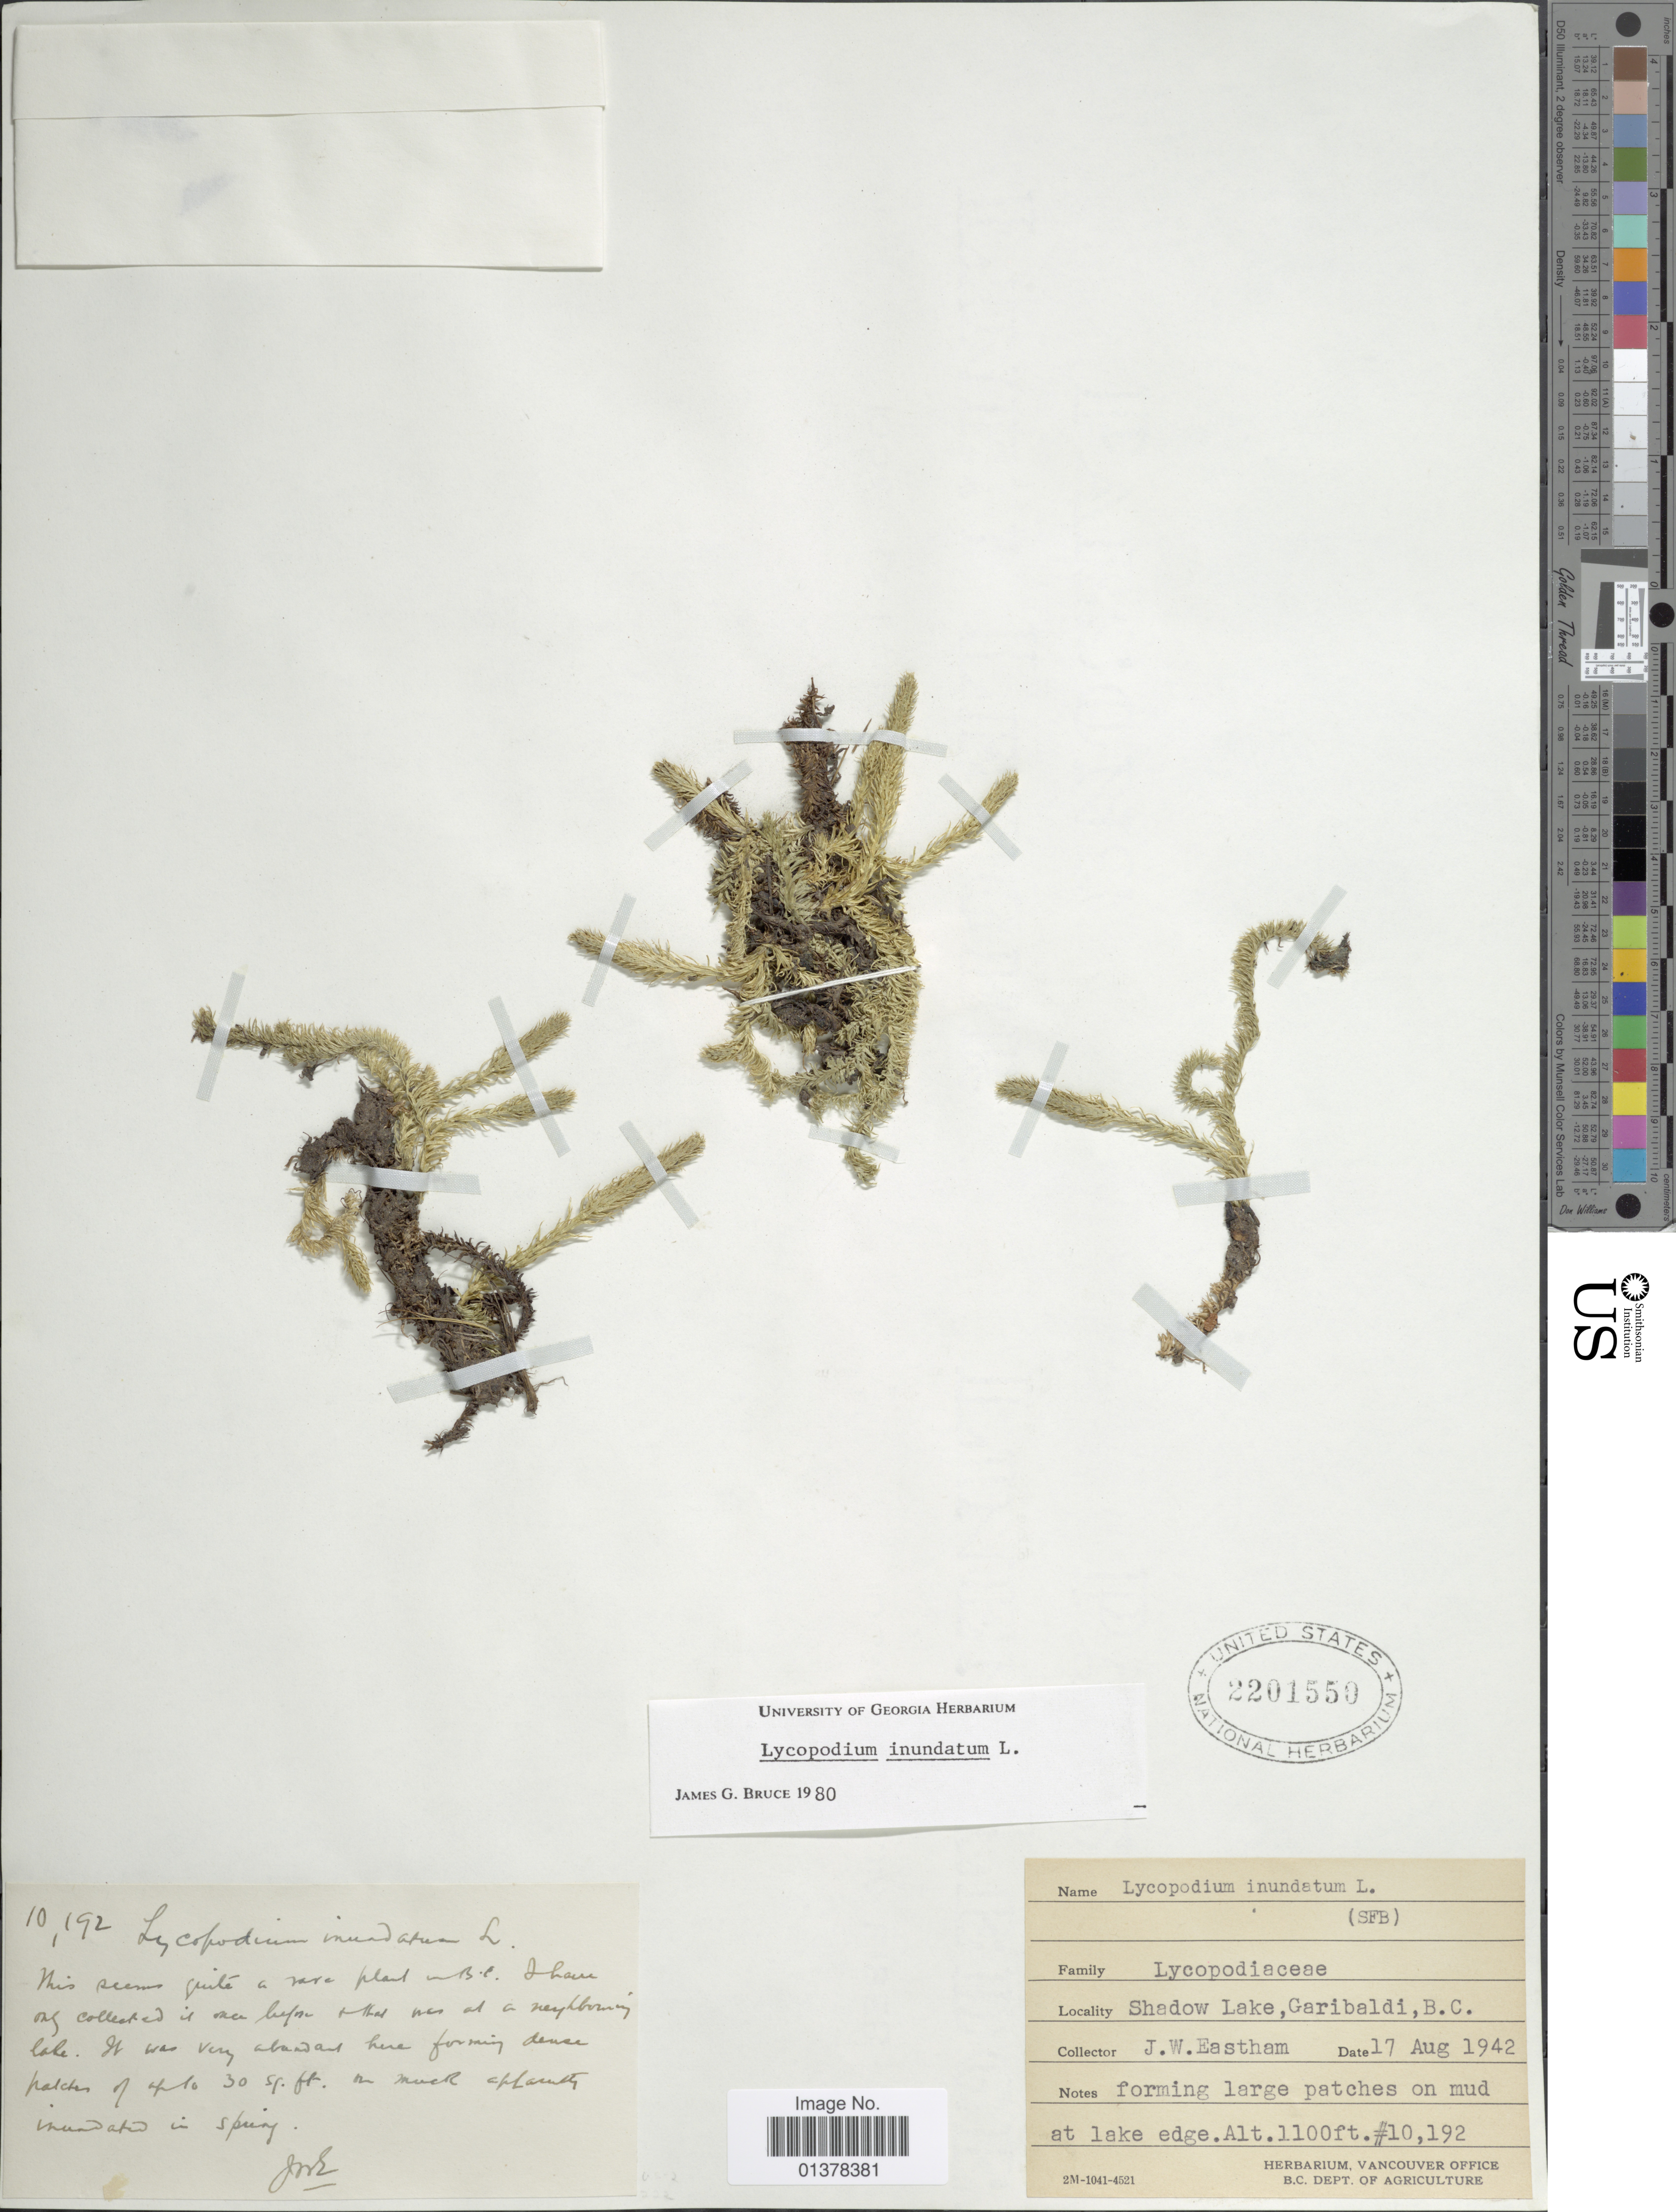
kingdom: Plantae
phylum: Tracheophyta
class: Lycopodiopsida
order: Lycopodiales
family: Lycopodiaceae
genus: Lycopodiella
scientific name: Lycopodiella inundata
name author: (L.) Holub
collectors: J. Eastham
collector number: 10192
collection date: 1942-08-17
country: Canada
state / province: British Columbia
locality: Shadow Lake, Garibaldi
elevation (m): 335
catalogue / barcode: US 2201550